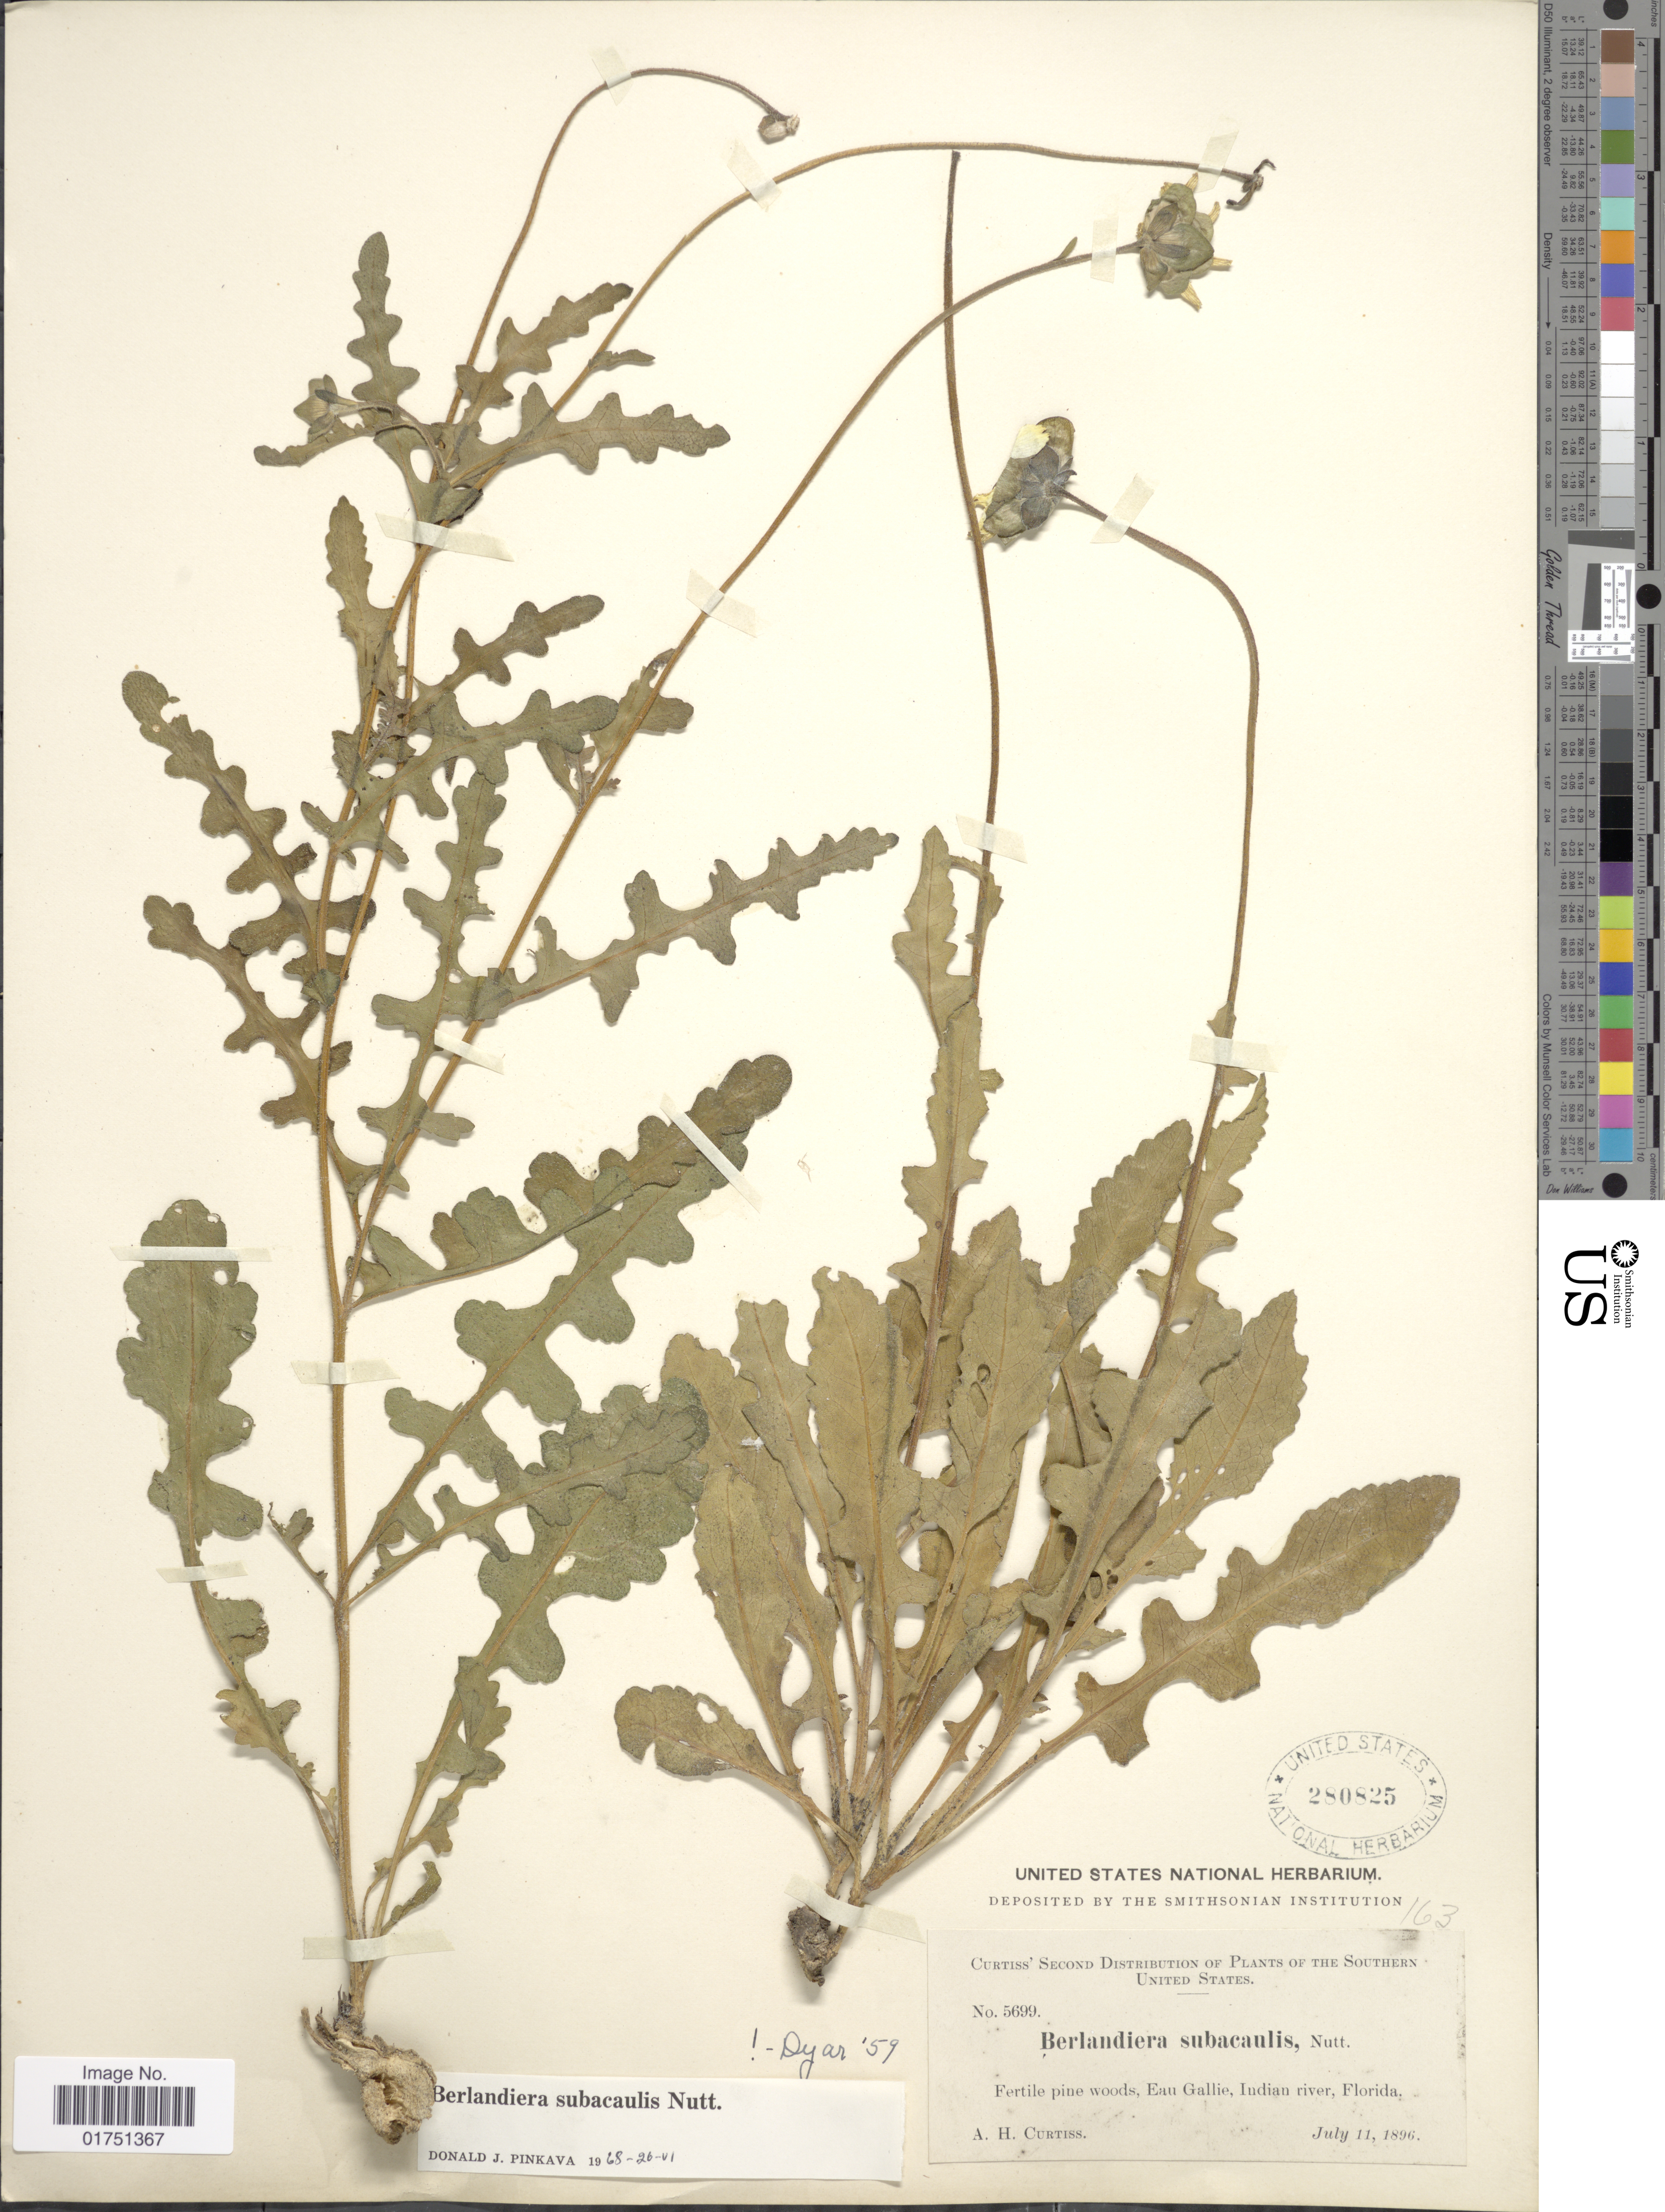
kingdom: Plantae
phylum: Tracheophyta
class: Magnoliopsida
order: Asterales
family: Asteraceae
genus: Berlandiera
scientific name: Berlandiera subacaulis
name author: Nutt.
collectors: A. H. Curtiss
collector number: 5699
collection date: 1896-07-11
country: United States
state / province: Florida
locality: Southern United States. Fertile pine woods, Eau Gallie, Indian river, Florida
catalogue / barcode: US 280825